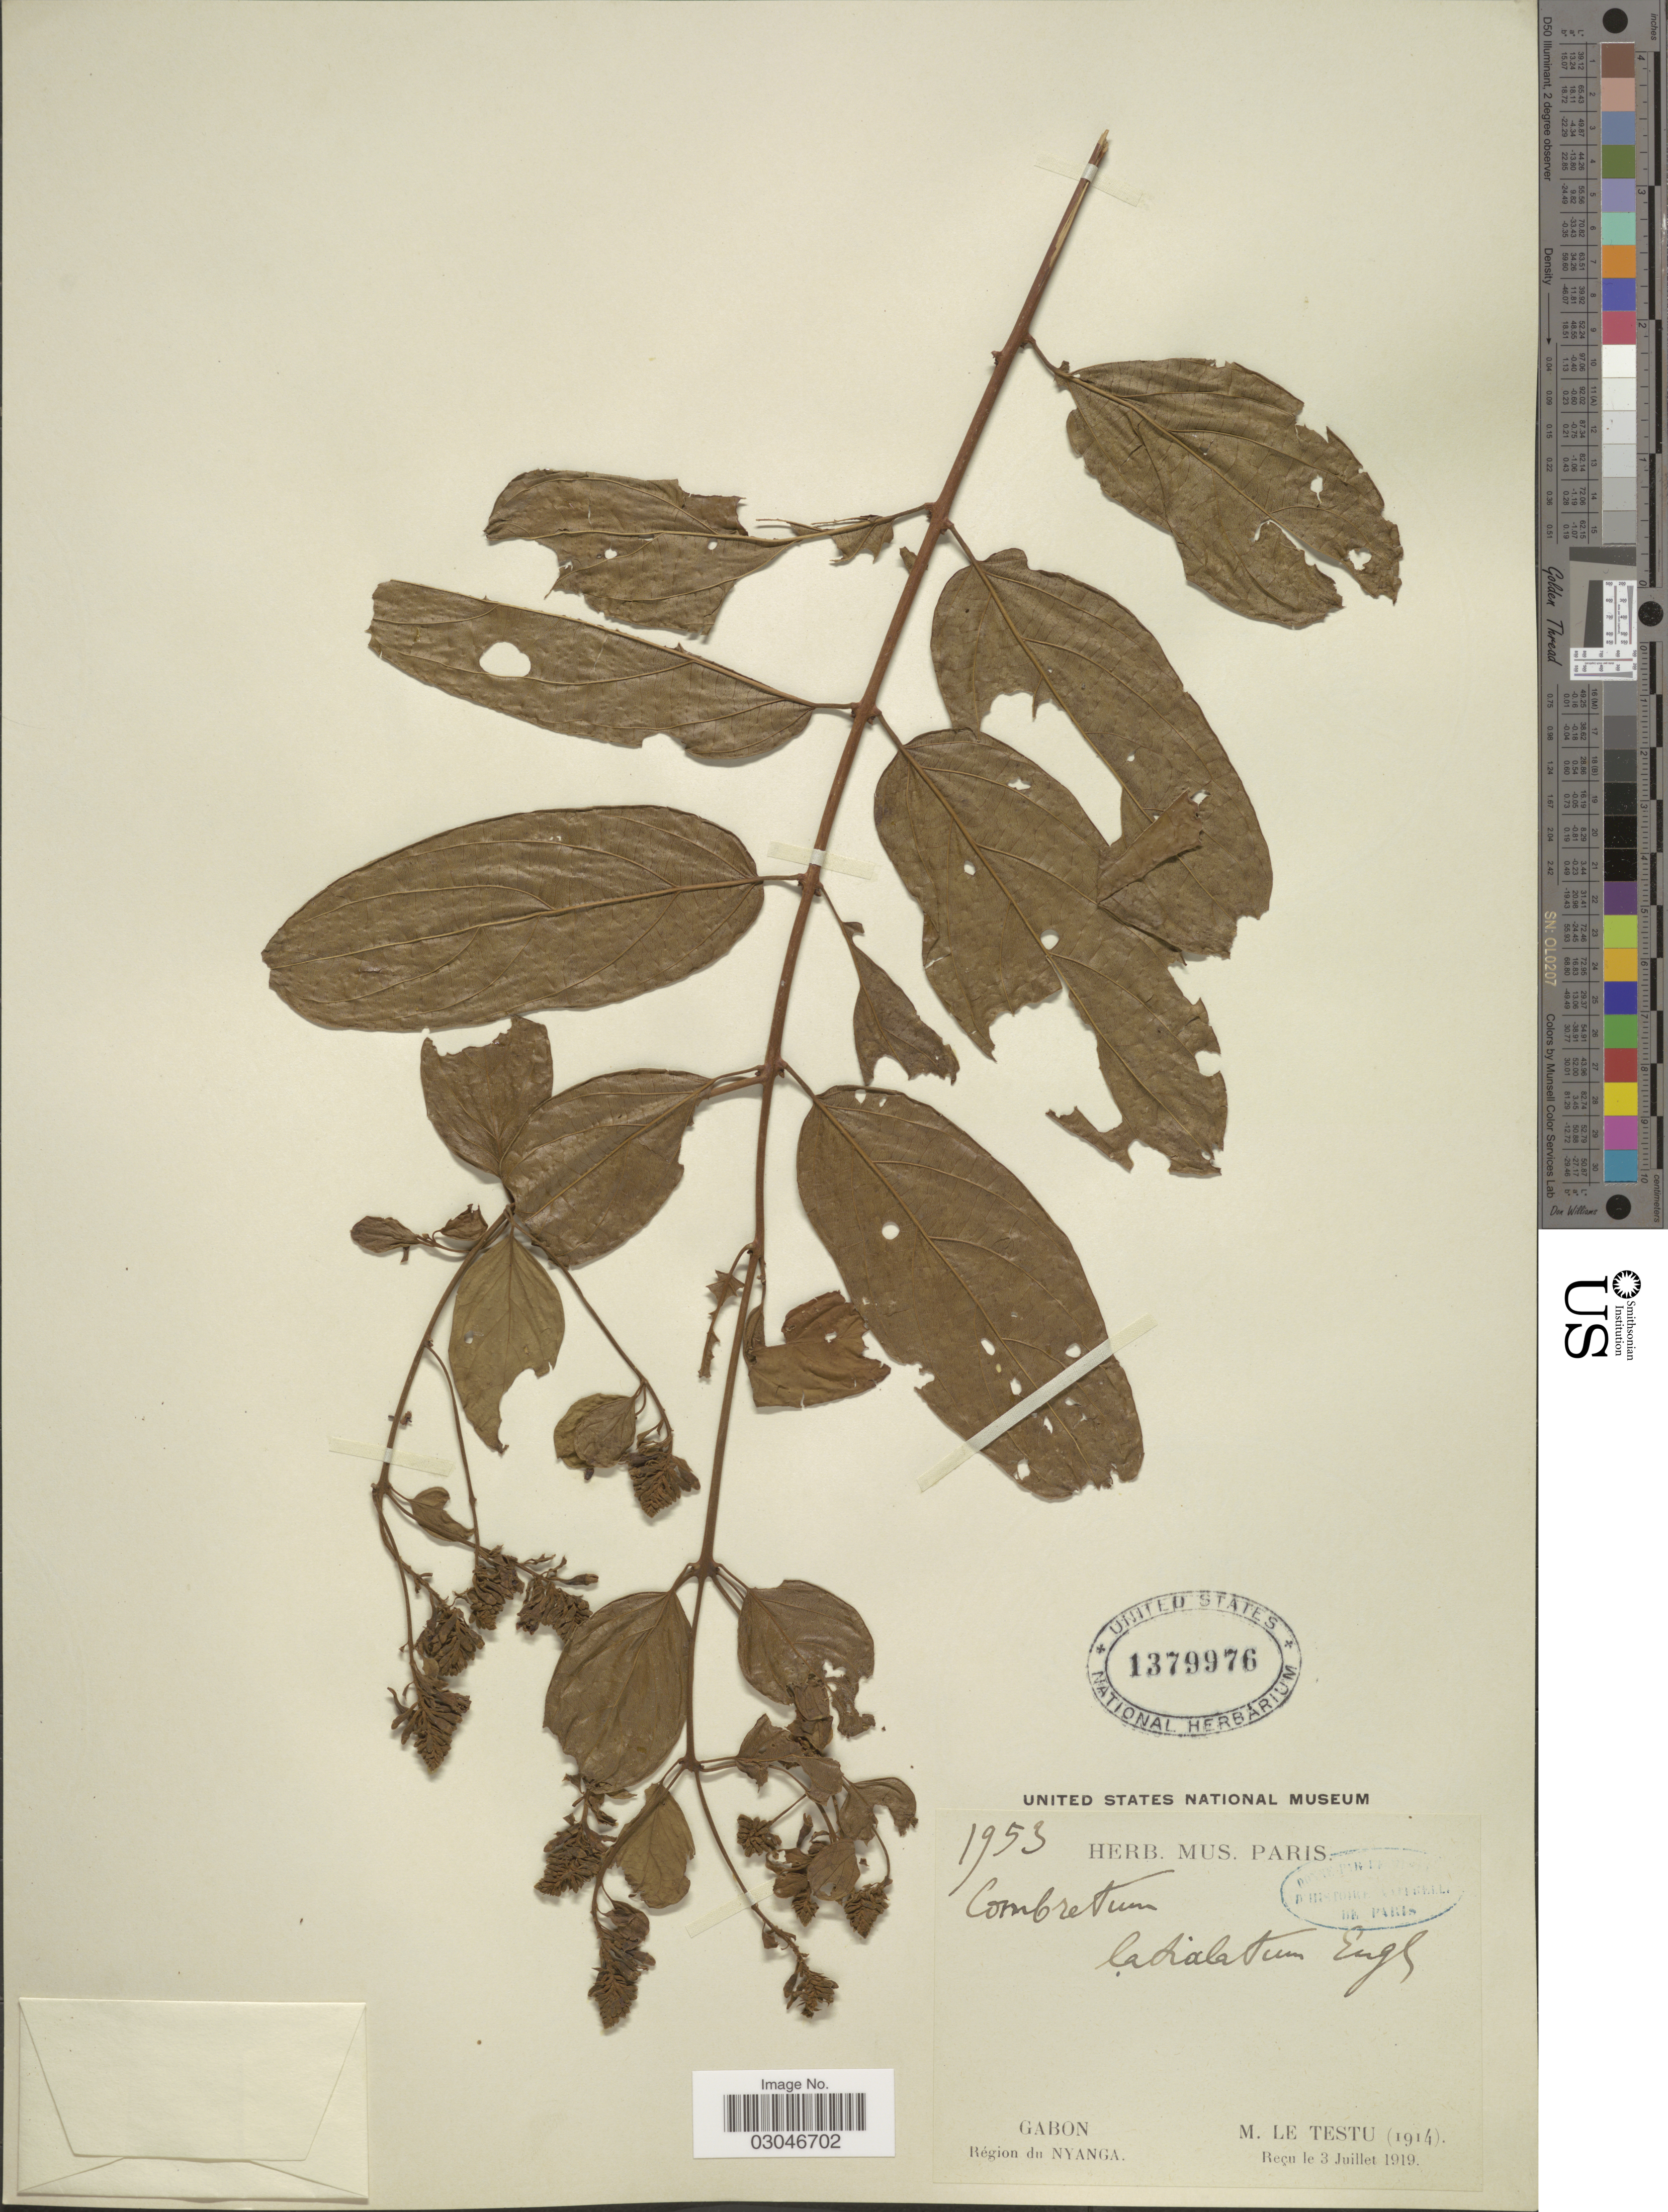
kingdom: Plantae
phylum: Tracheophyta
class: Magnoliopsida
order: Myrtales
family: Combretaceae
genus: Combretum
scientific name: Combretum latialatum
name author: Engl.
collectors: G. Le Testu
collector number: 1953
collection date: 1914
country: Gabon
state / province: Nyanga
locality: Région du Nyanga.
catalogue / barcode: US 1379976